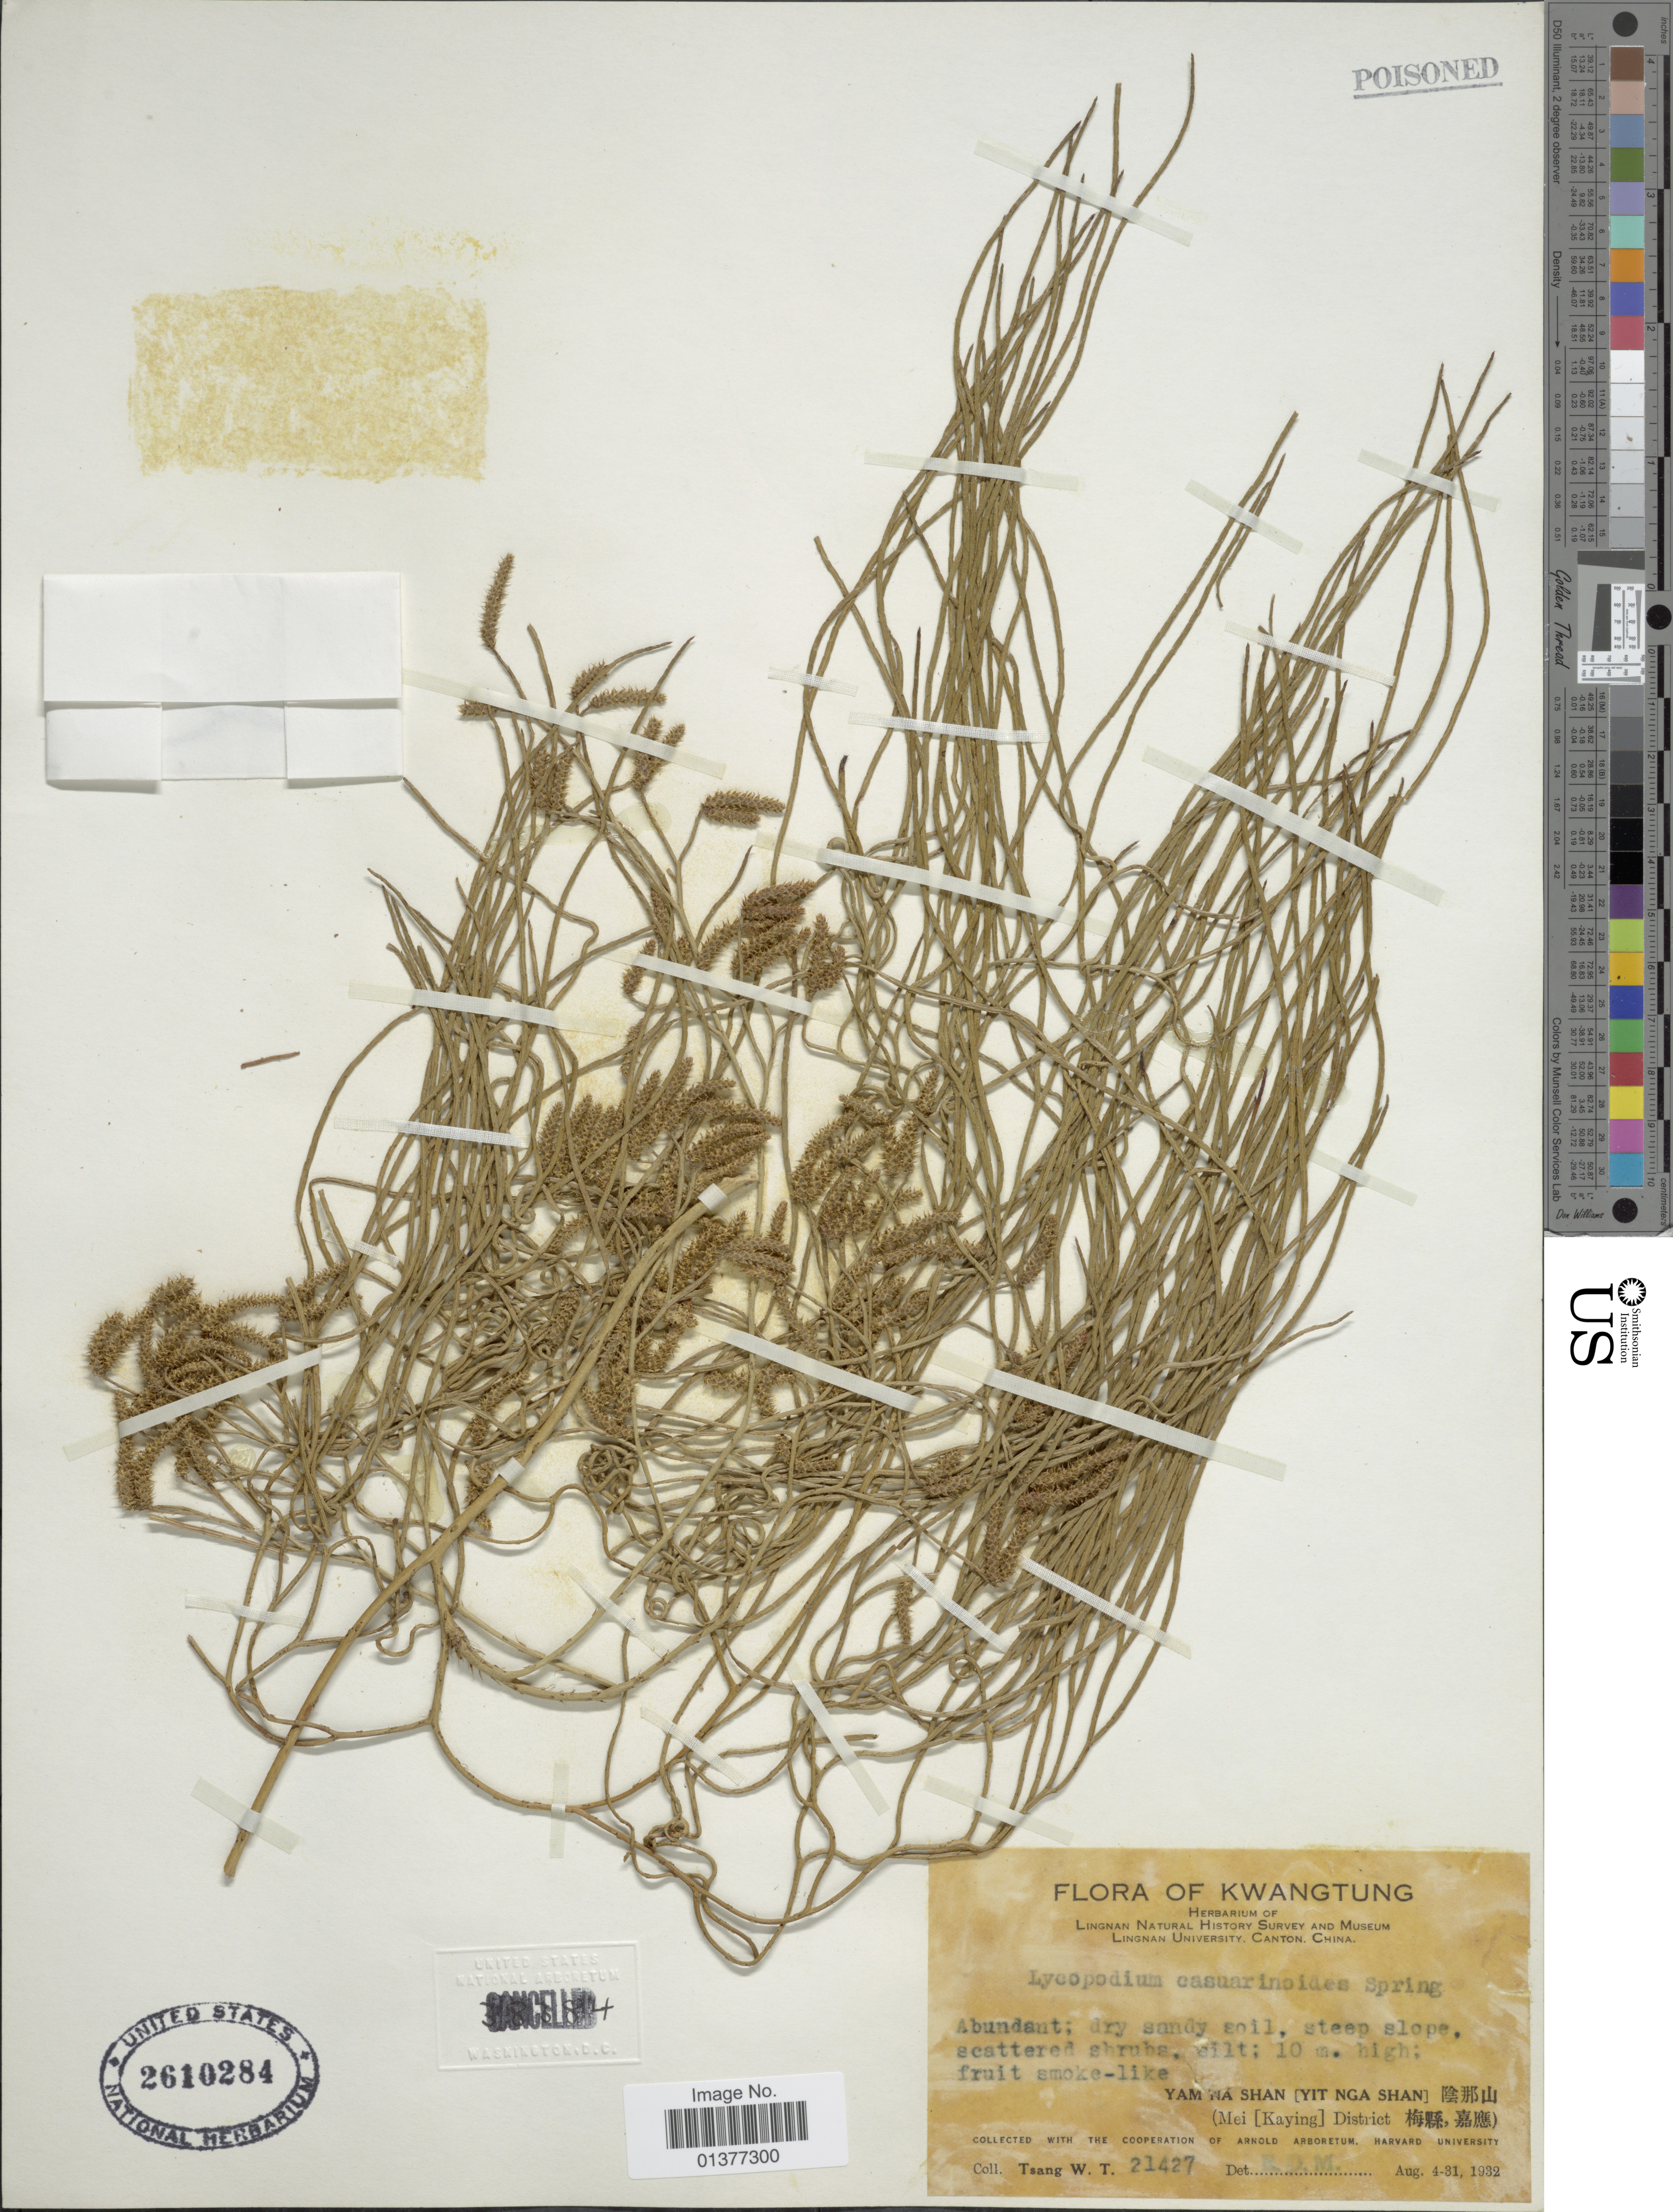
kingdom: Plantae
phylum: Tracheophyta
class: Lycopodiopsida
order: Lycopodiales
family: Lycopodiaceae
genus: Lycopodiastrum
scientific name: Lycopodiastrum casuarinoides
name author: (Spring) Holub ex R.D. Dixit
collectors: W. T. Tsang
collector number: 21427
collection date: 1932-08-04/1932-08-31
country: China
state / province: Guangdong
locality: Kwangtung, Yam Na Shan(Yit Nga Shan), Mei (Kaying) district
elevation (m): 10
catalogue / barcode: US 2610284